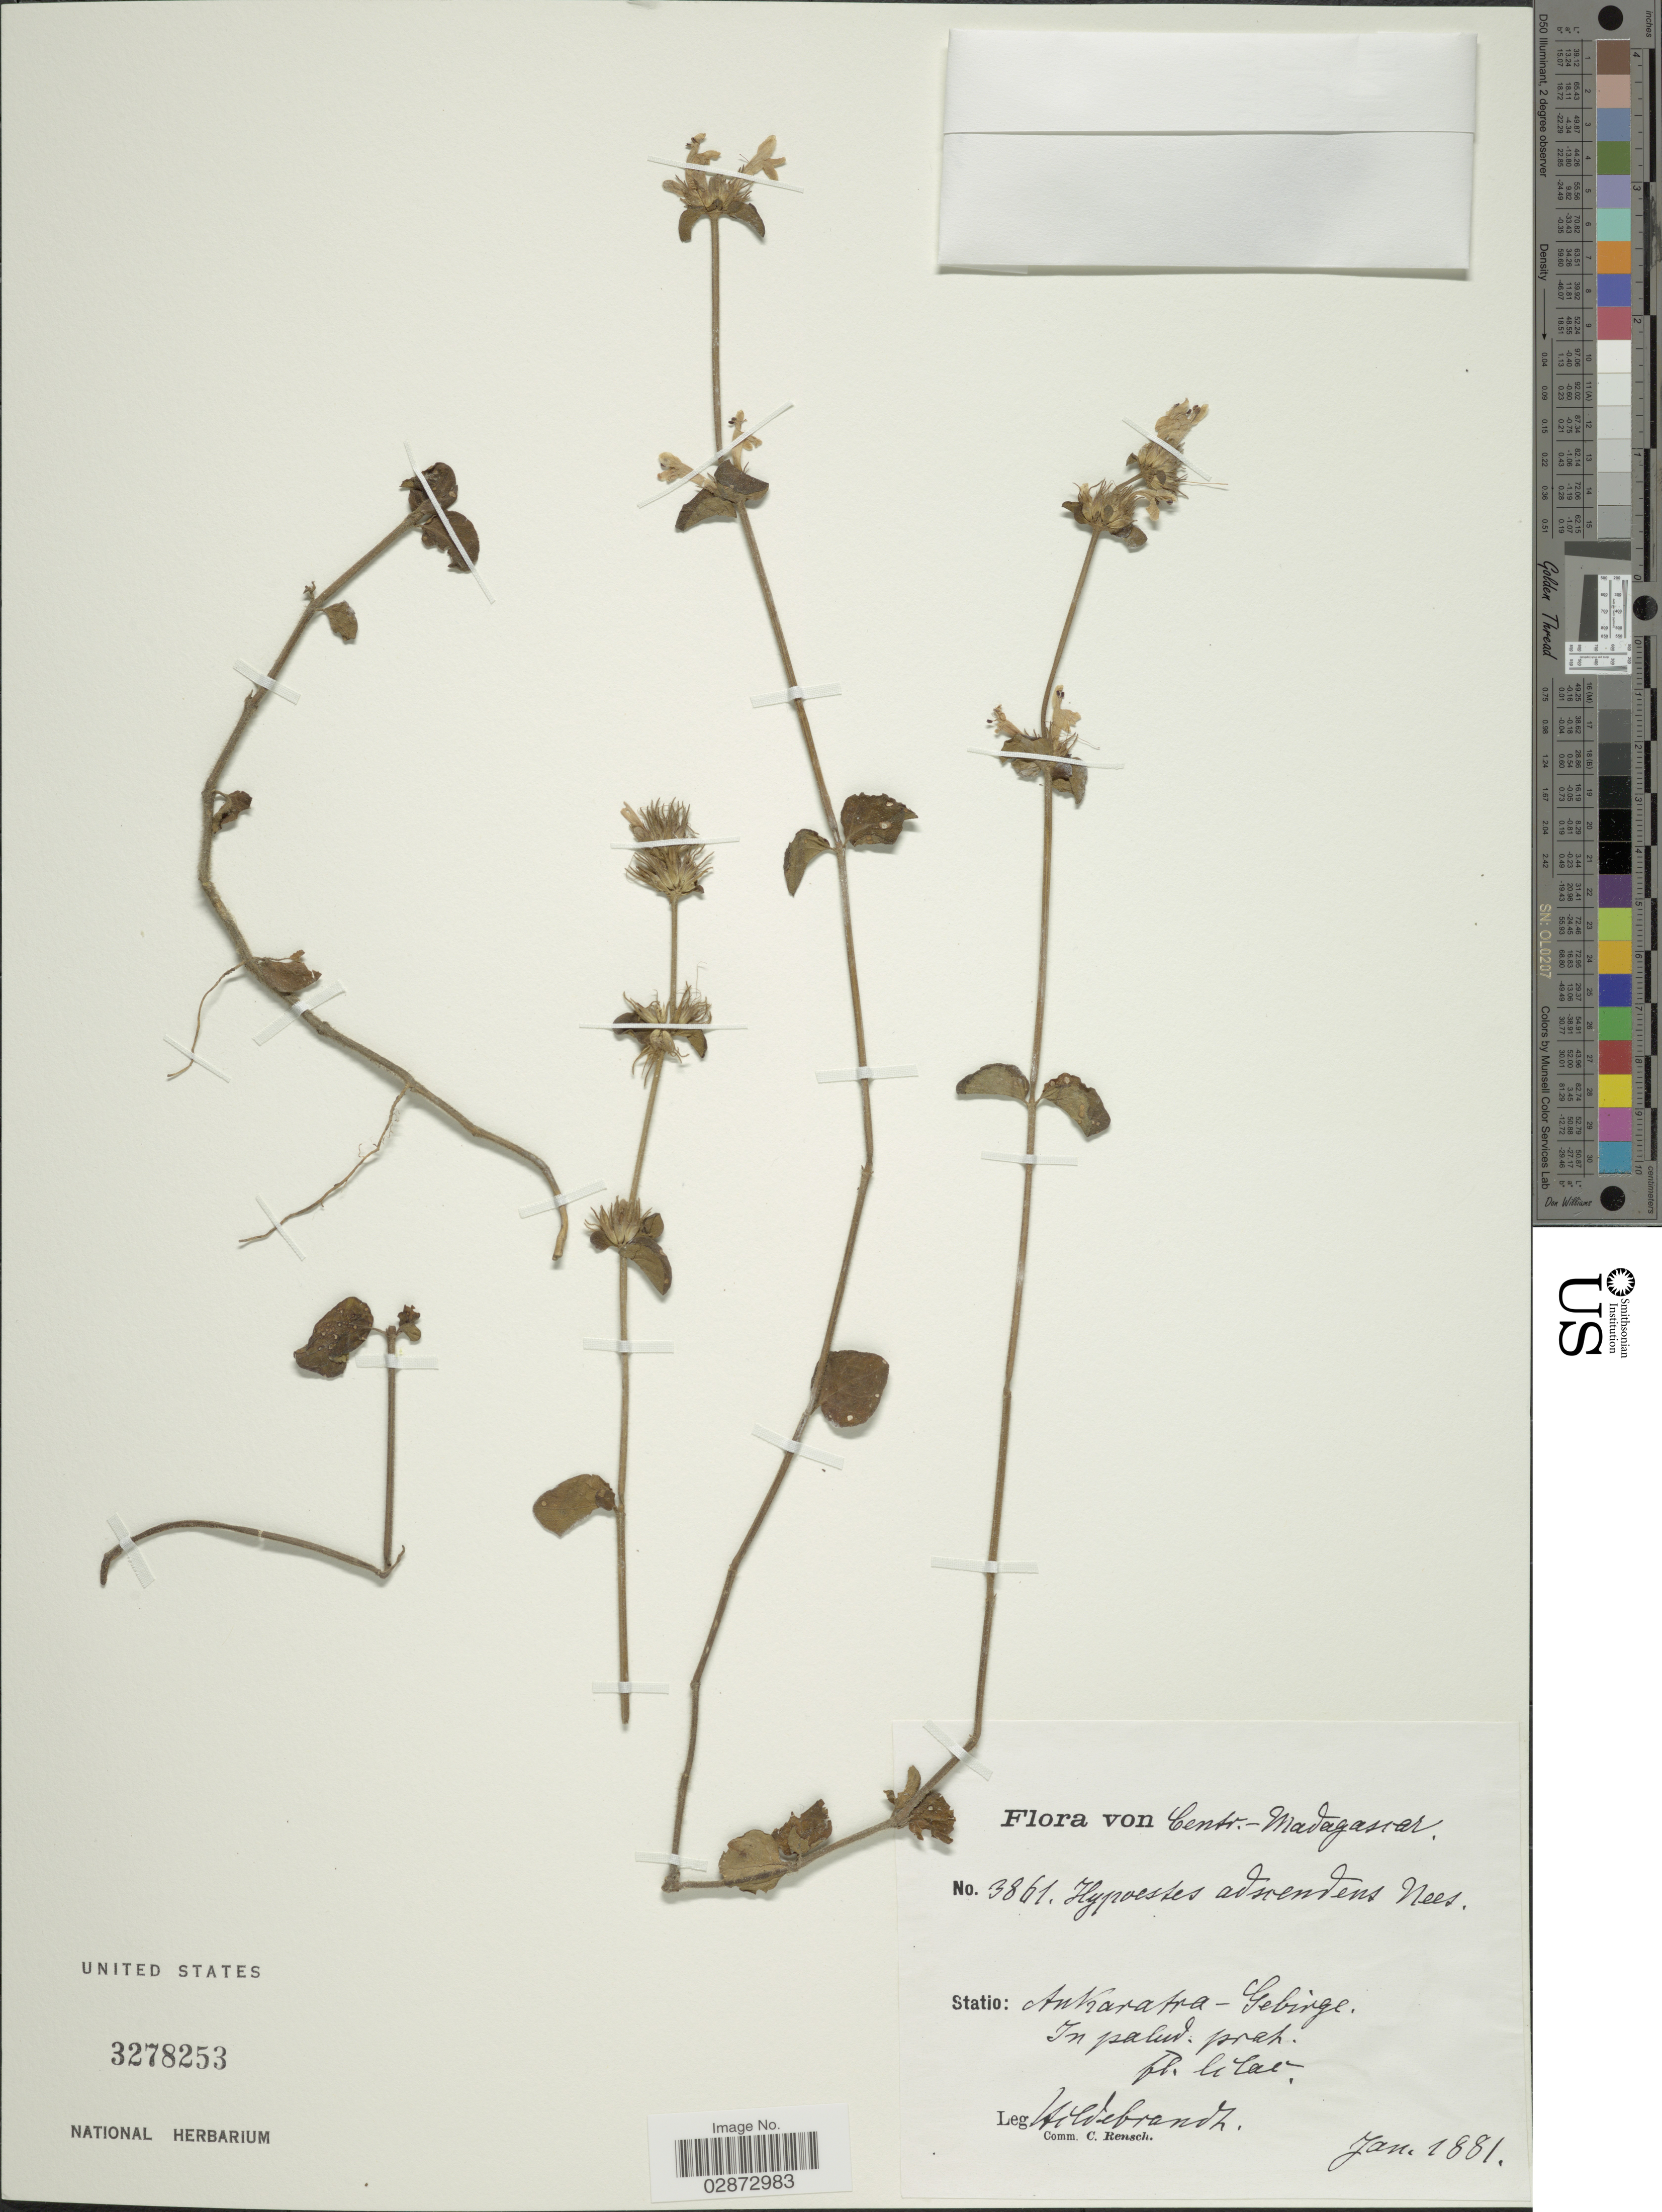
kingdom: Plantae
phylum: Tracheophyta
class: Magnoliopsida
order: Lamiales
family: Acanthaceae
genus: Hypoestes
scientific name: Hypoestes adscendens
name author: Nees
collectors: J. Hildebrandt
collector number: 3861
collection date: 1881-01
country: Madagascar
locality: Centr.-Madagascar. Statio: Ankaratra-Gebirge. In palud. prat.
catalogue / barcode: US 3278253